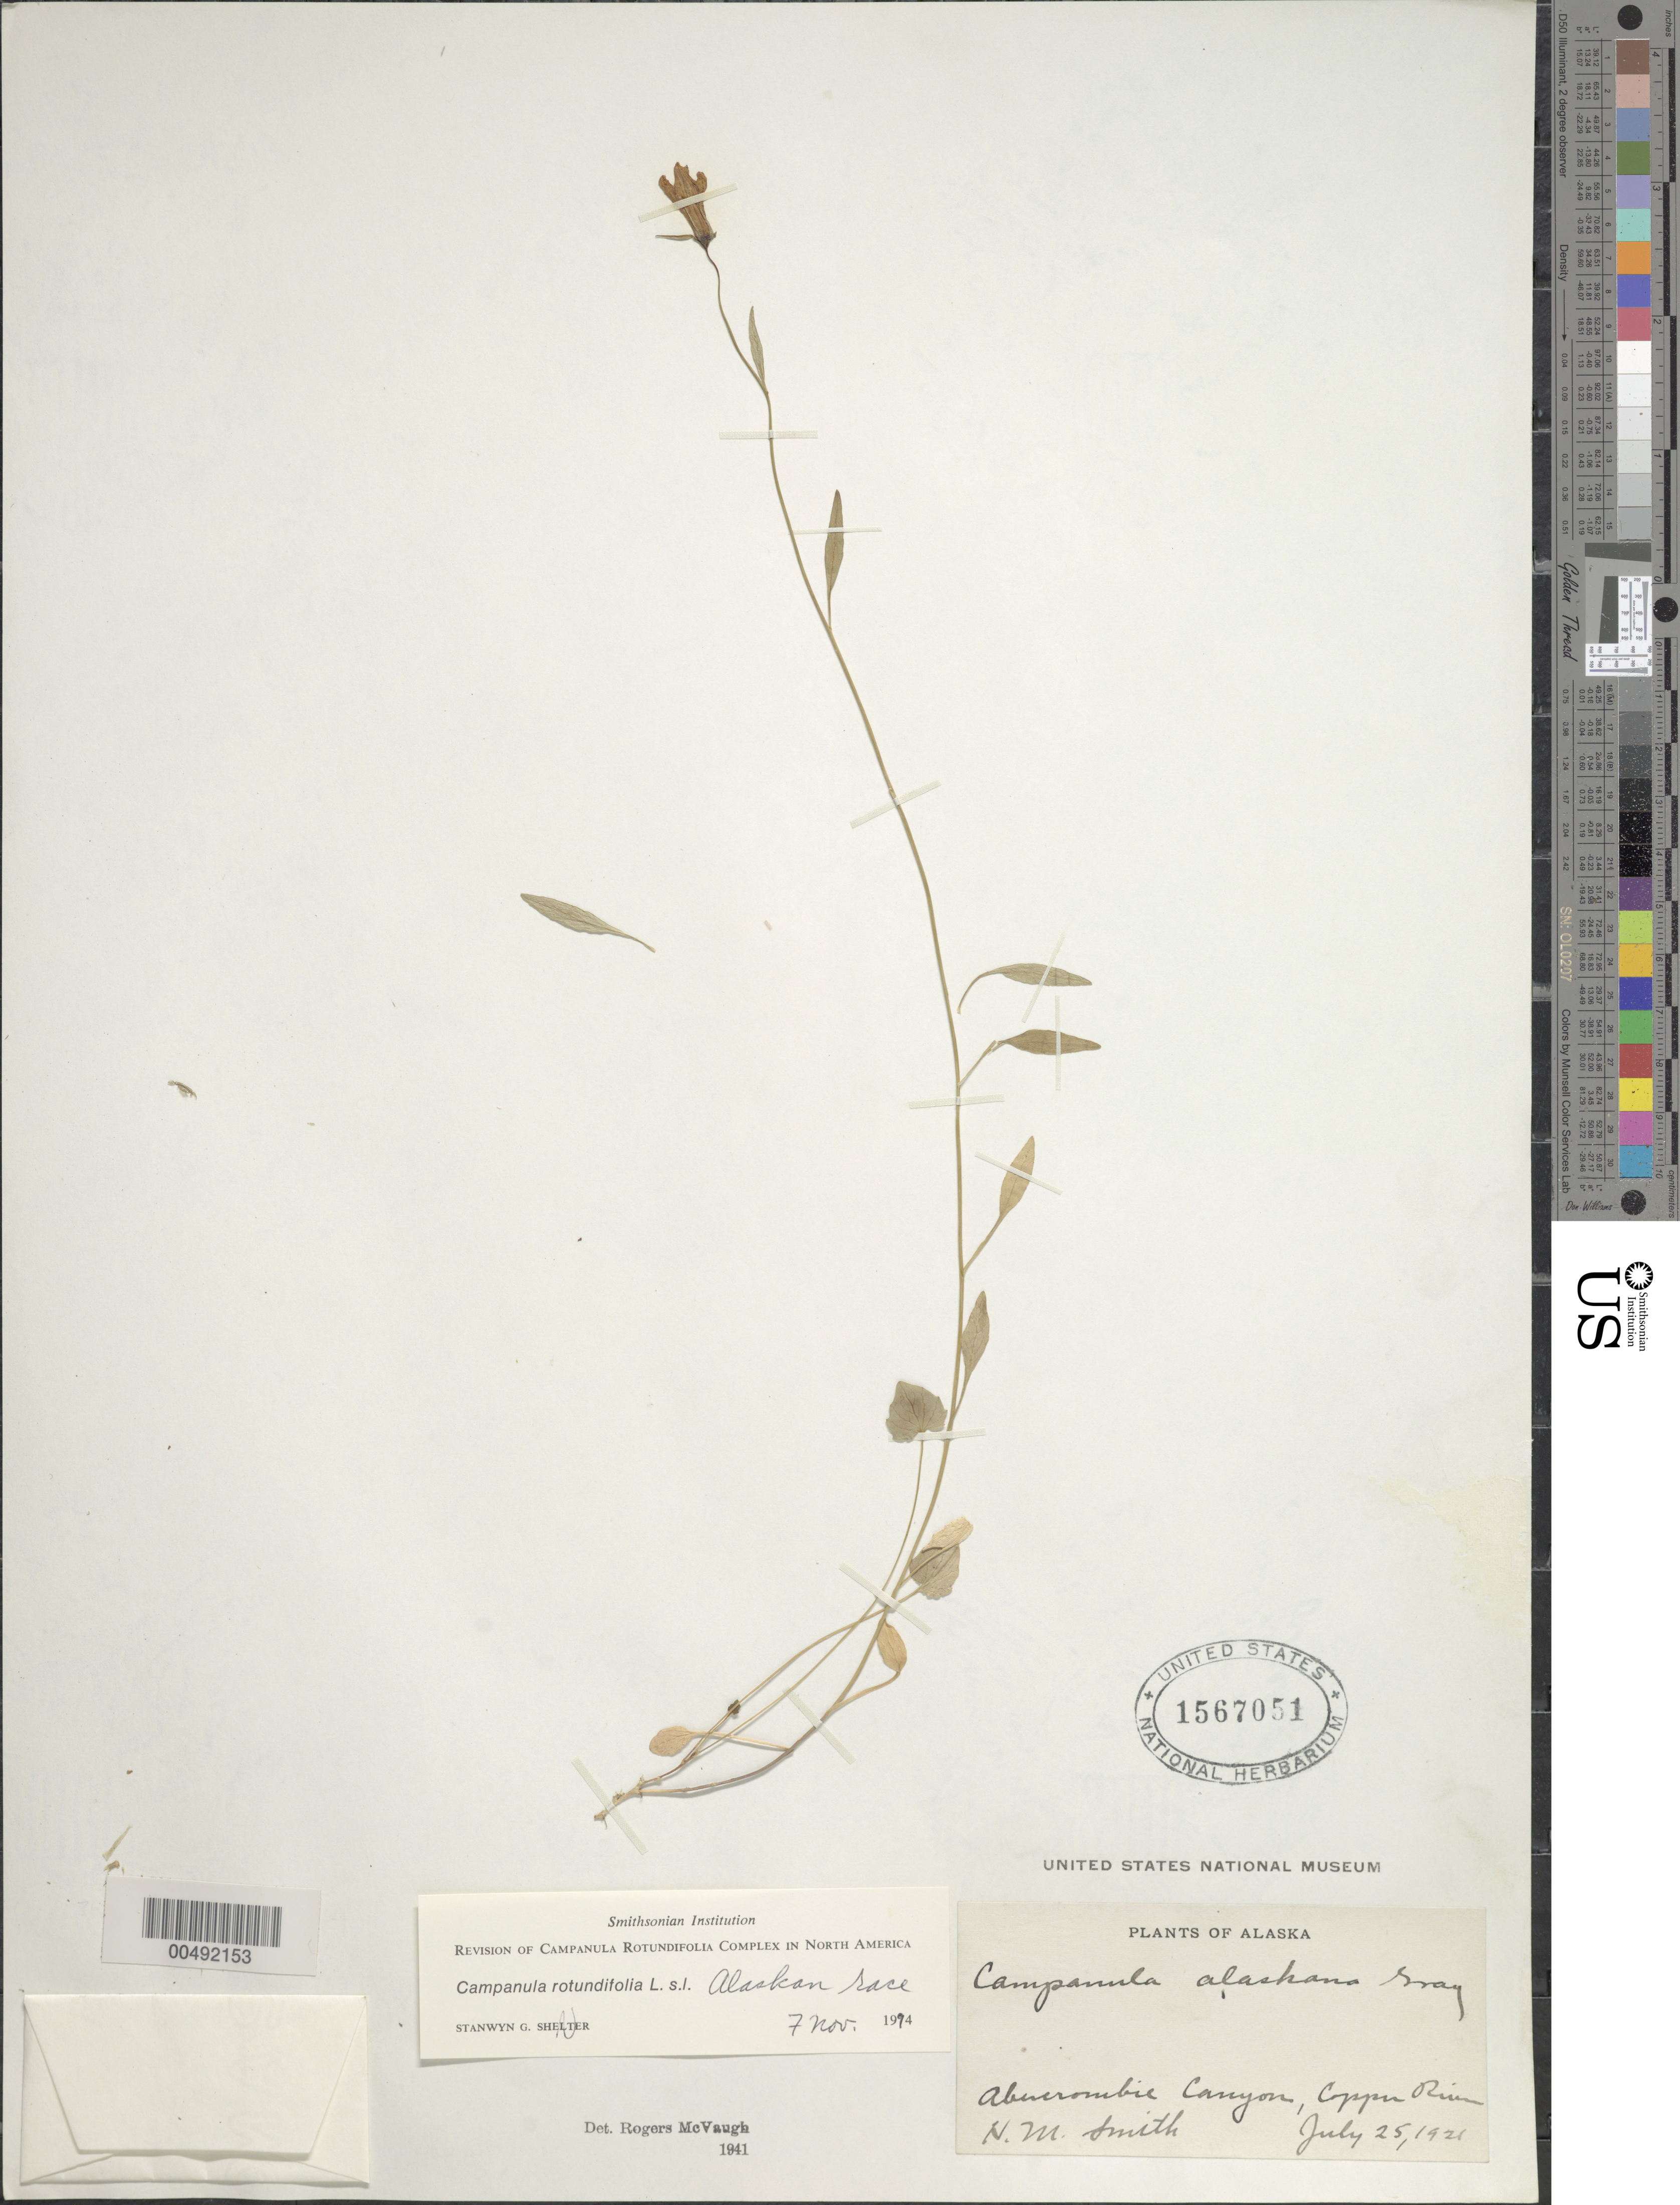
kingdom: Plantae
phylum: Tracheophyta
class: Magnoliopsida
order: Asterales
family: Campanulaceae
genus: Campanula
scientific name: Campanula rotundifolia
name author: L.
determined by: Shetler, Stanwyn G., (US), NMNH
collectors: H. M. Smith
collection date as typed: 25 Jul 1921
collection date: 1921-07-25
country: United States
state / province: Alaska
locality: Copper River, Abercrombie Canyon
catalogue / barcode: US 1567051